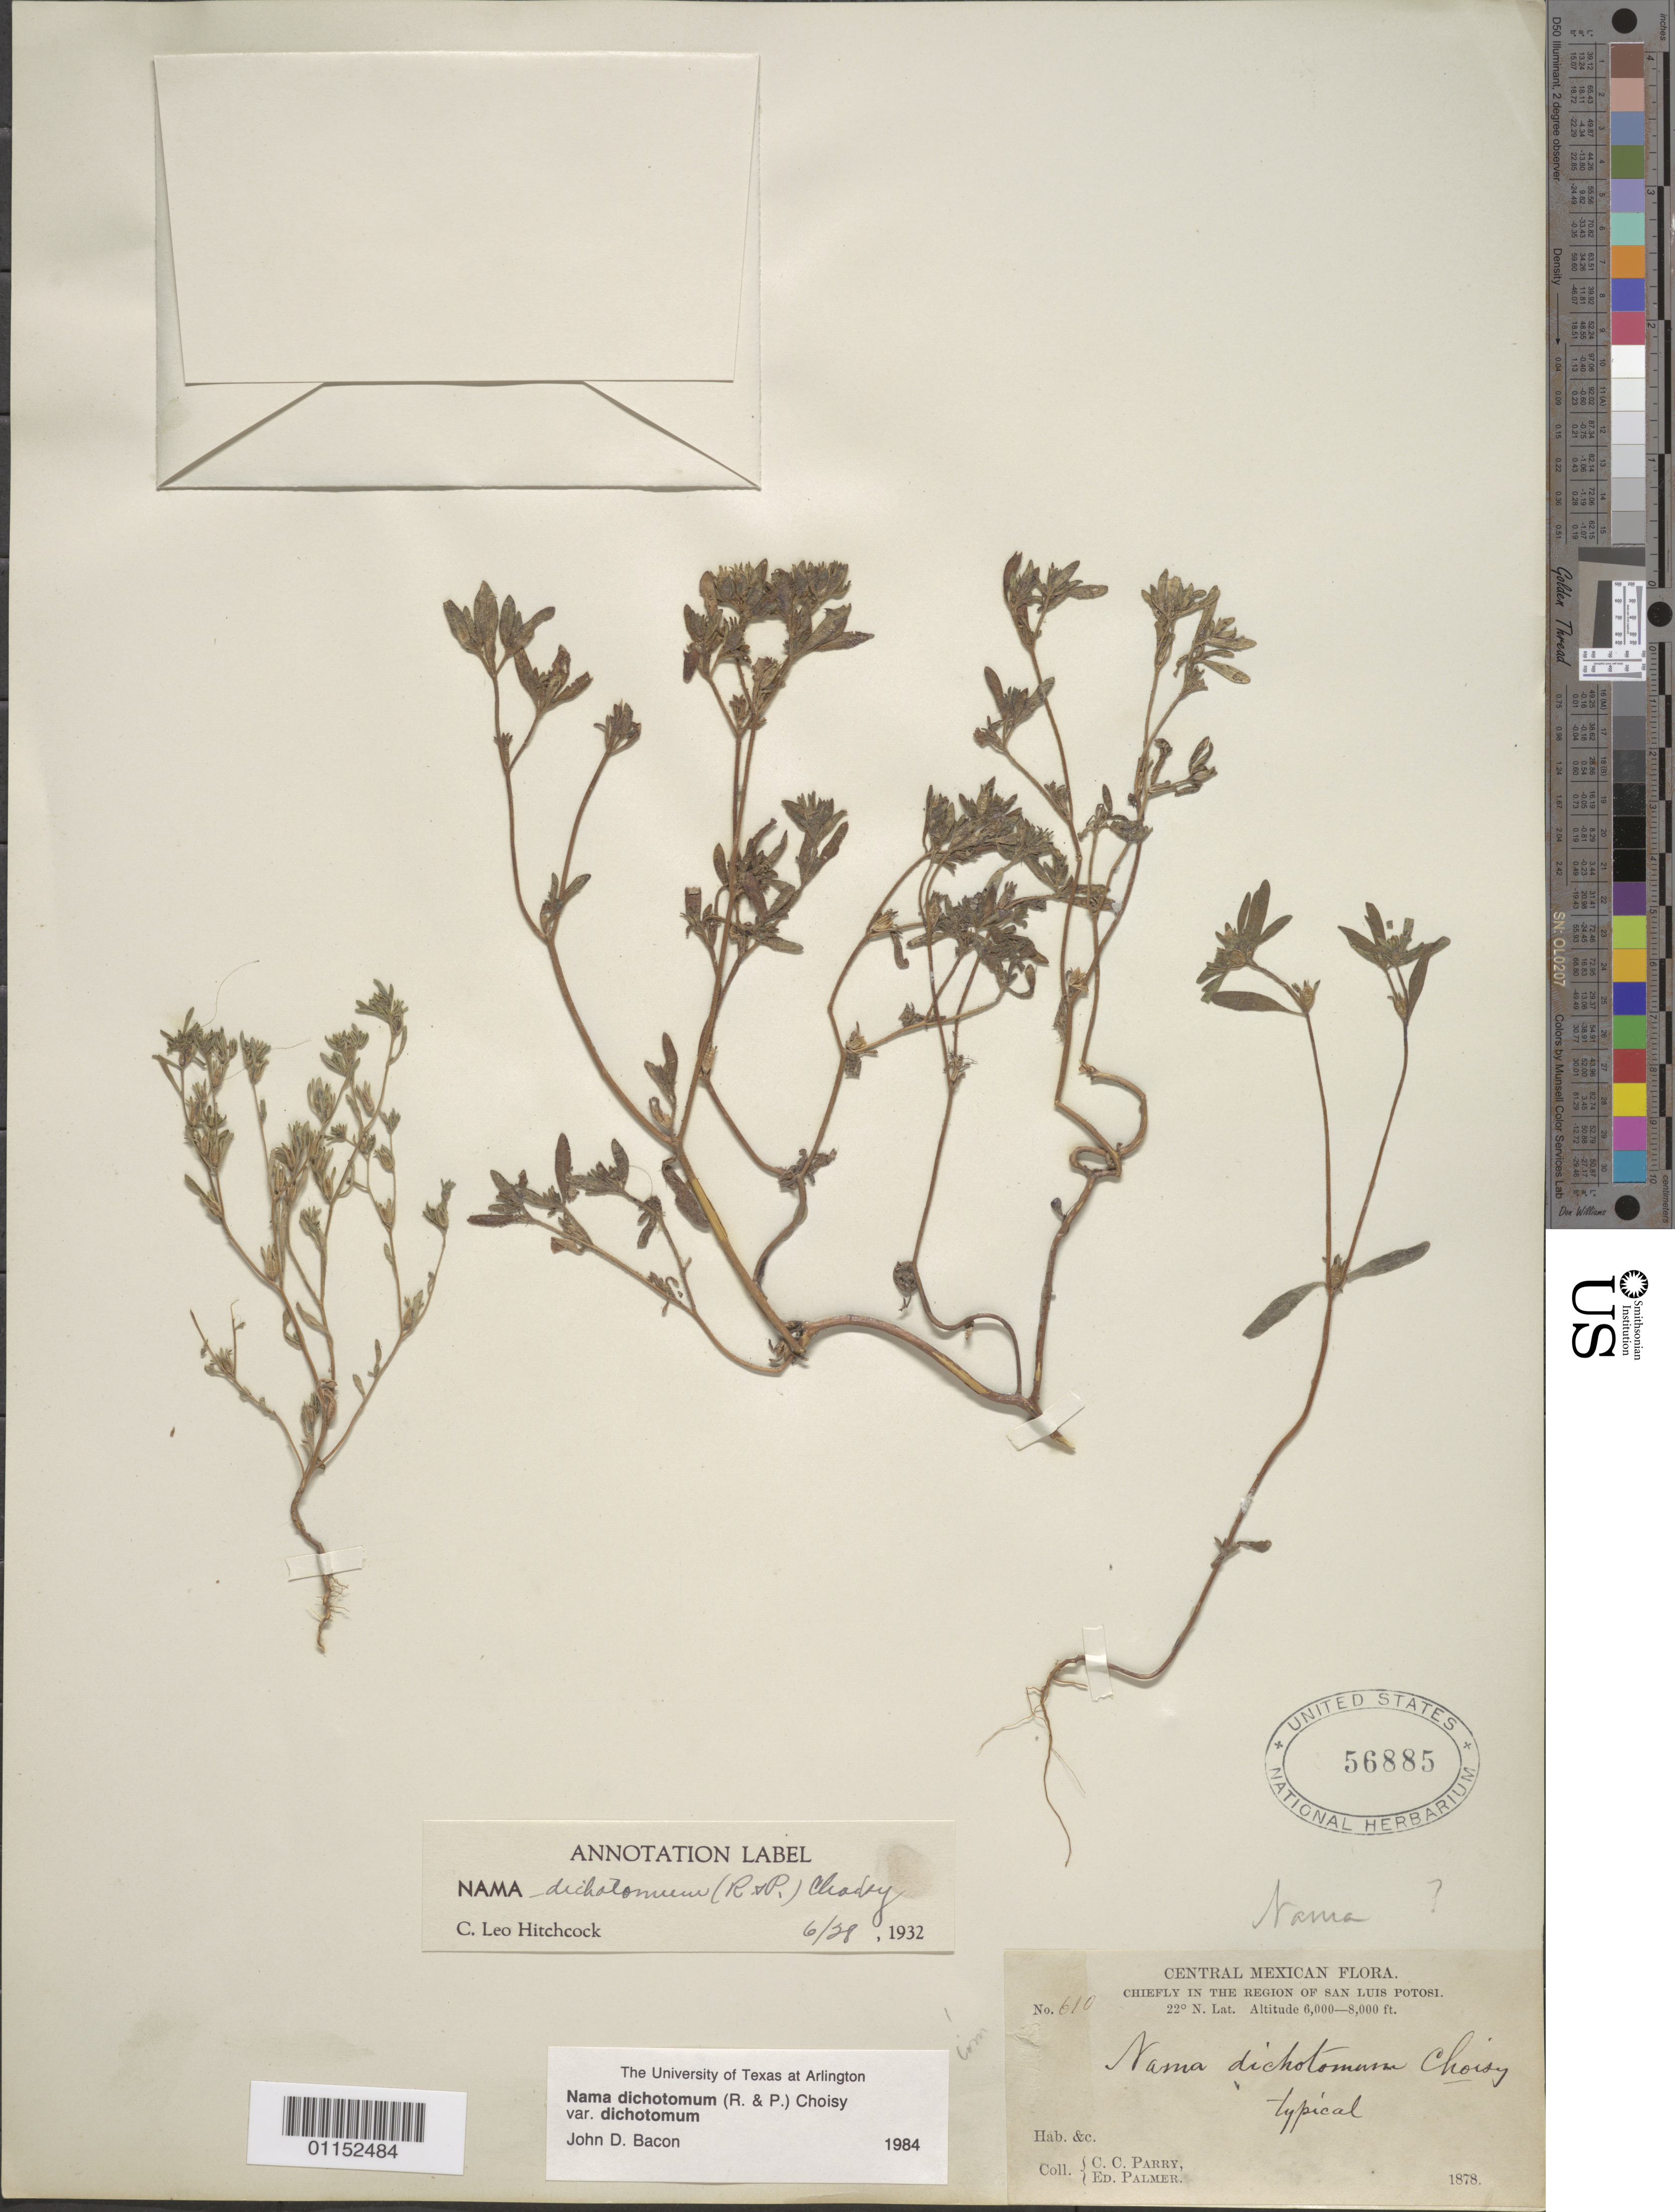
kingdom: Plantae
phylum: Tracheophyta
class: Magnoliopsida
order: Boraginales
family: Namaceae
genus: Nama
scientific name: Nama dichotoma var. dichotoma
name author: (Ruiz & Pav.) Choisy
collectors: C. C. Parry & E. Palmer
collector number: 610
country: Mexico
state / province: San Luis Potosí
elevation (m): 1829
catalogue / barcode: US 56885